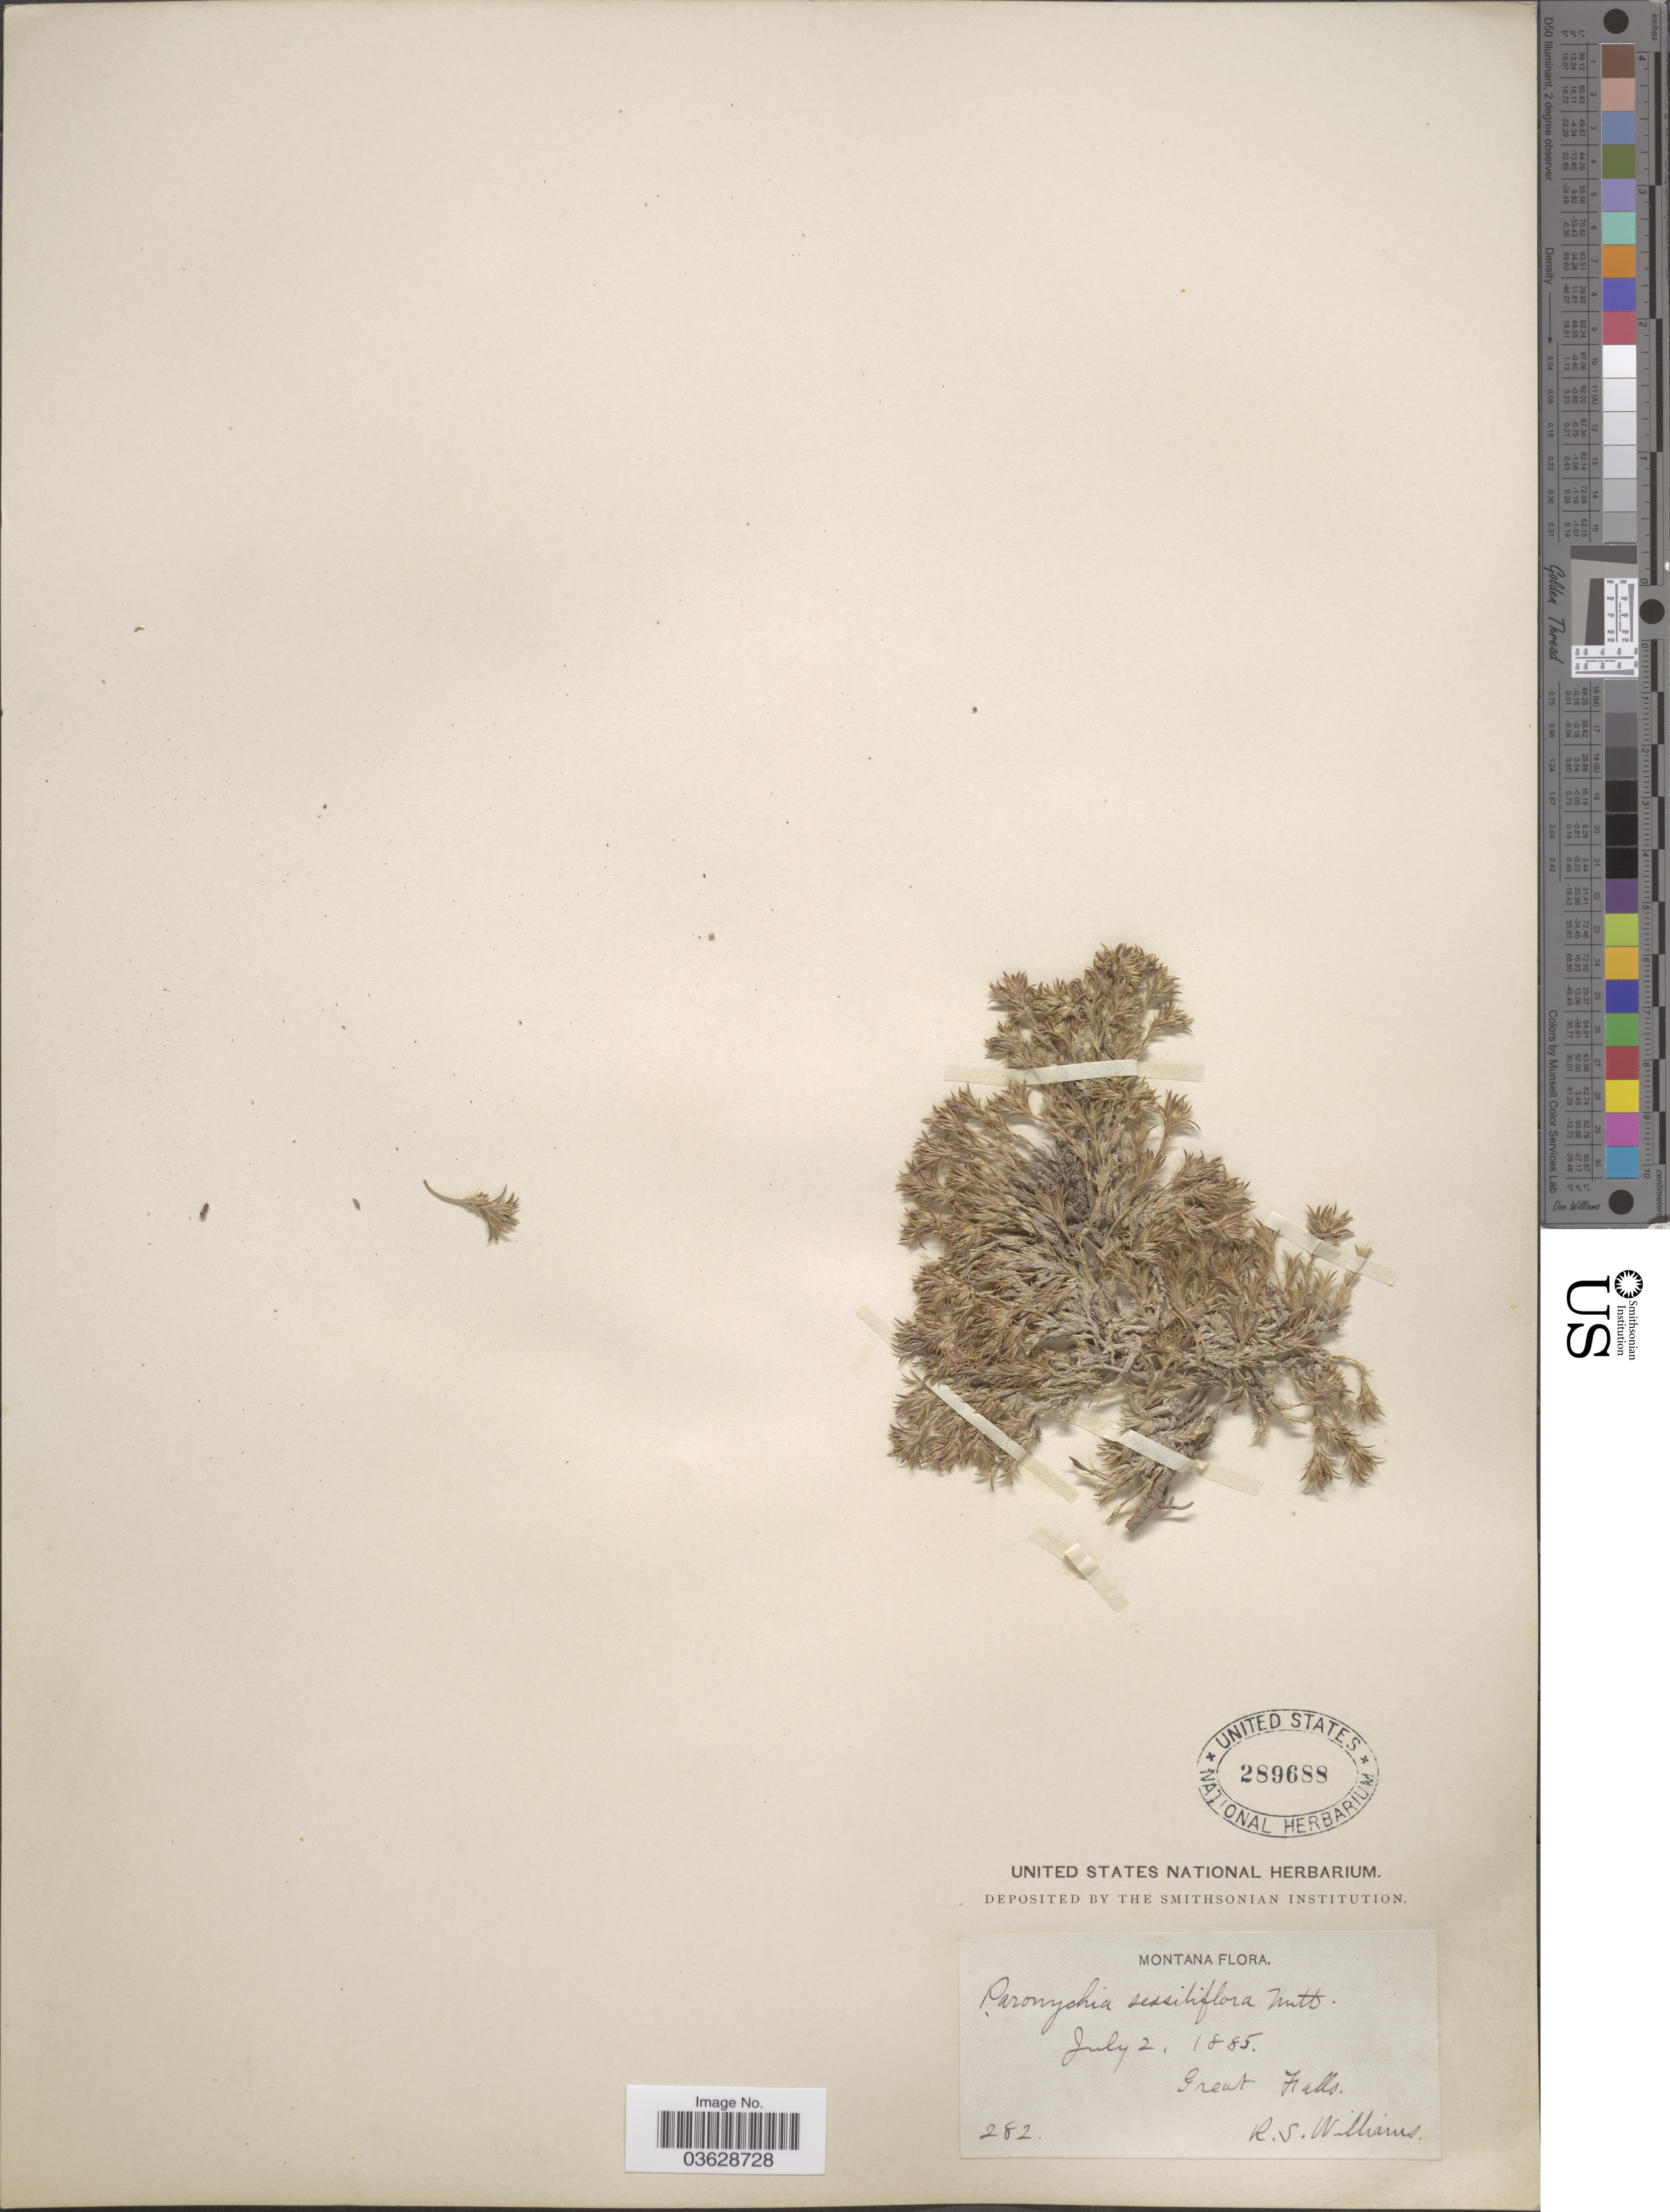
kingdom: Plantae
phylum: Tracheophyta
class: Magnoliopsida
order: Caryophyllales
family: Caryophyllaceae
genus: Paronychia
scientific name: Paronychia sessiliflora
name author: Nutt.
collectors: R. S. Williams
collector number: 282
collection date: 1885-07-02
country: United States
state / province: Montana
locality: Great Falls.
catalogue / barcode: US 289688